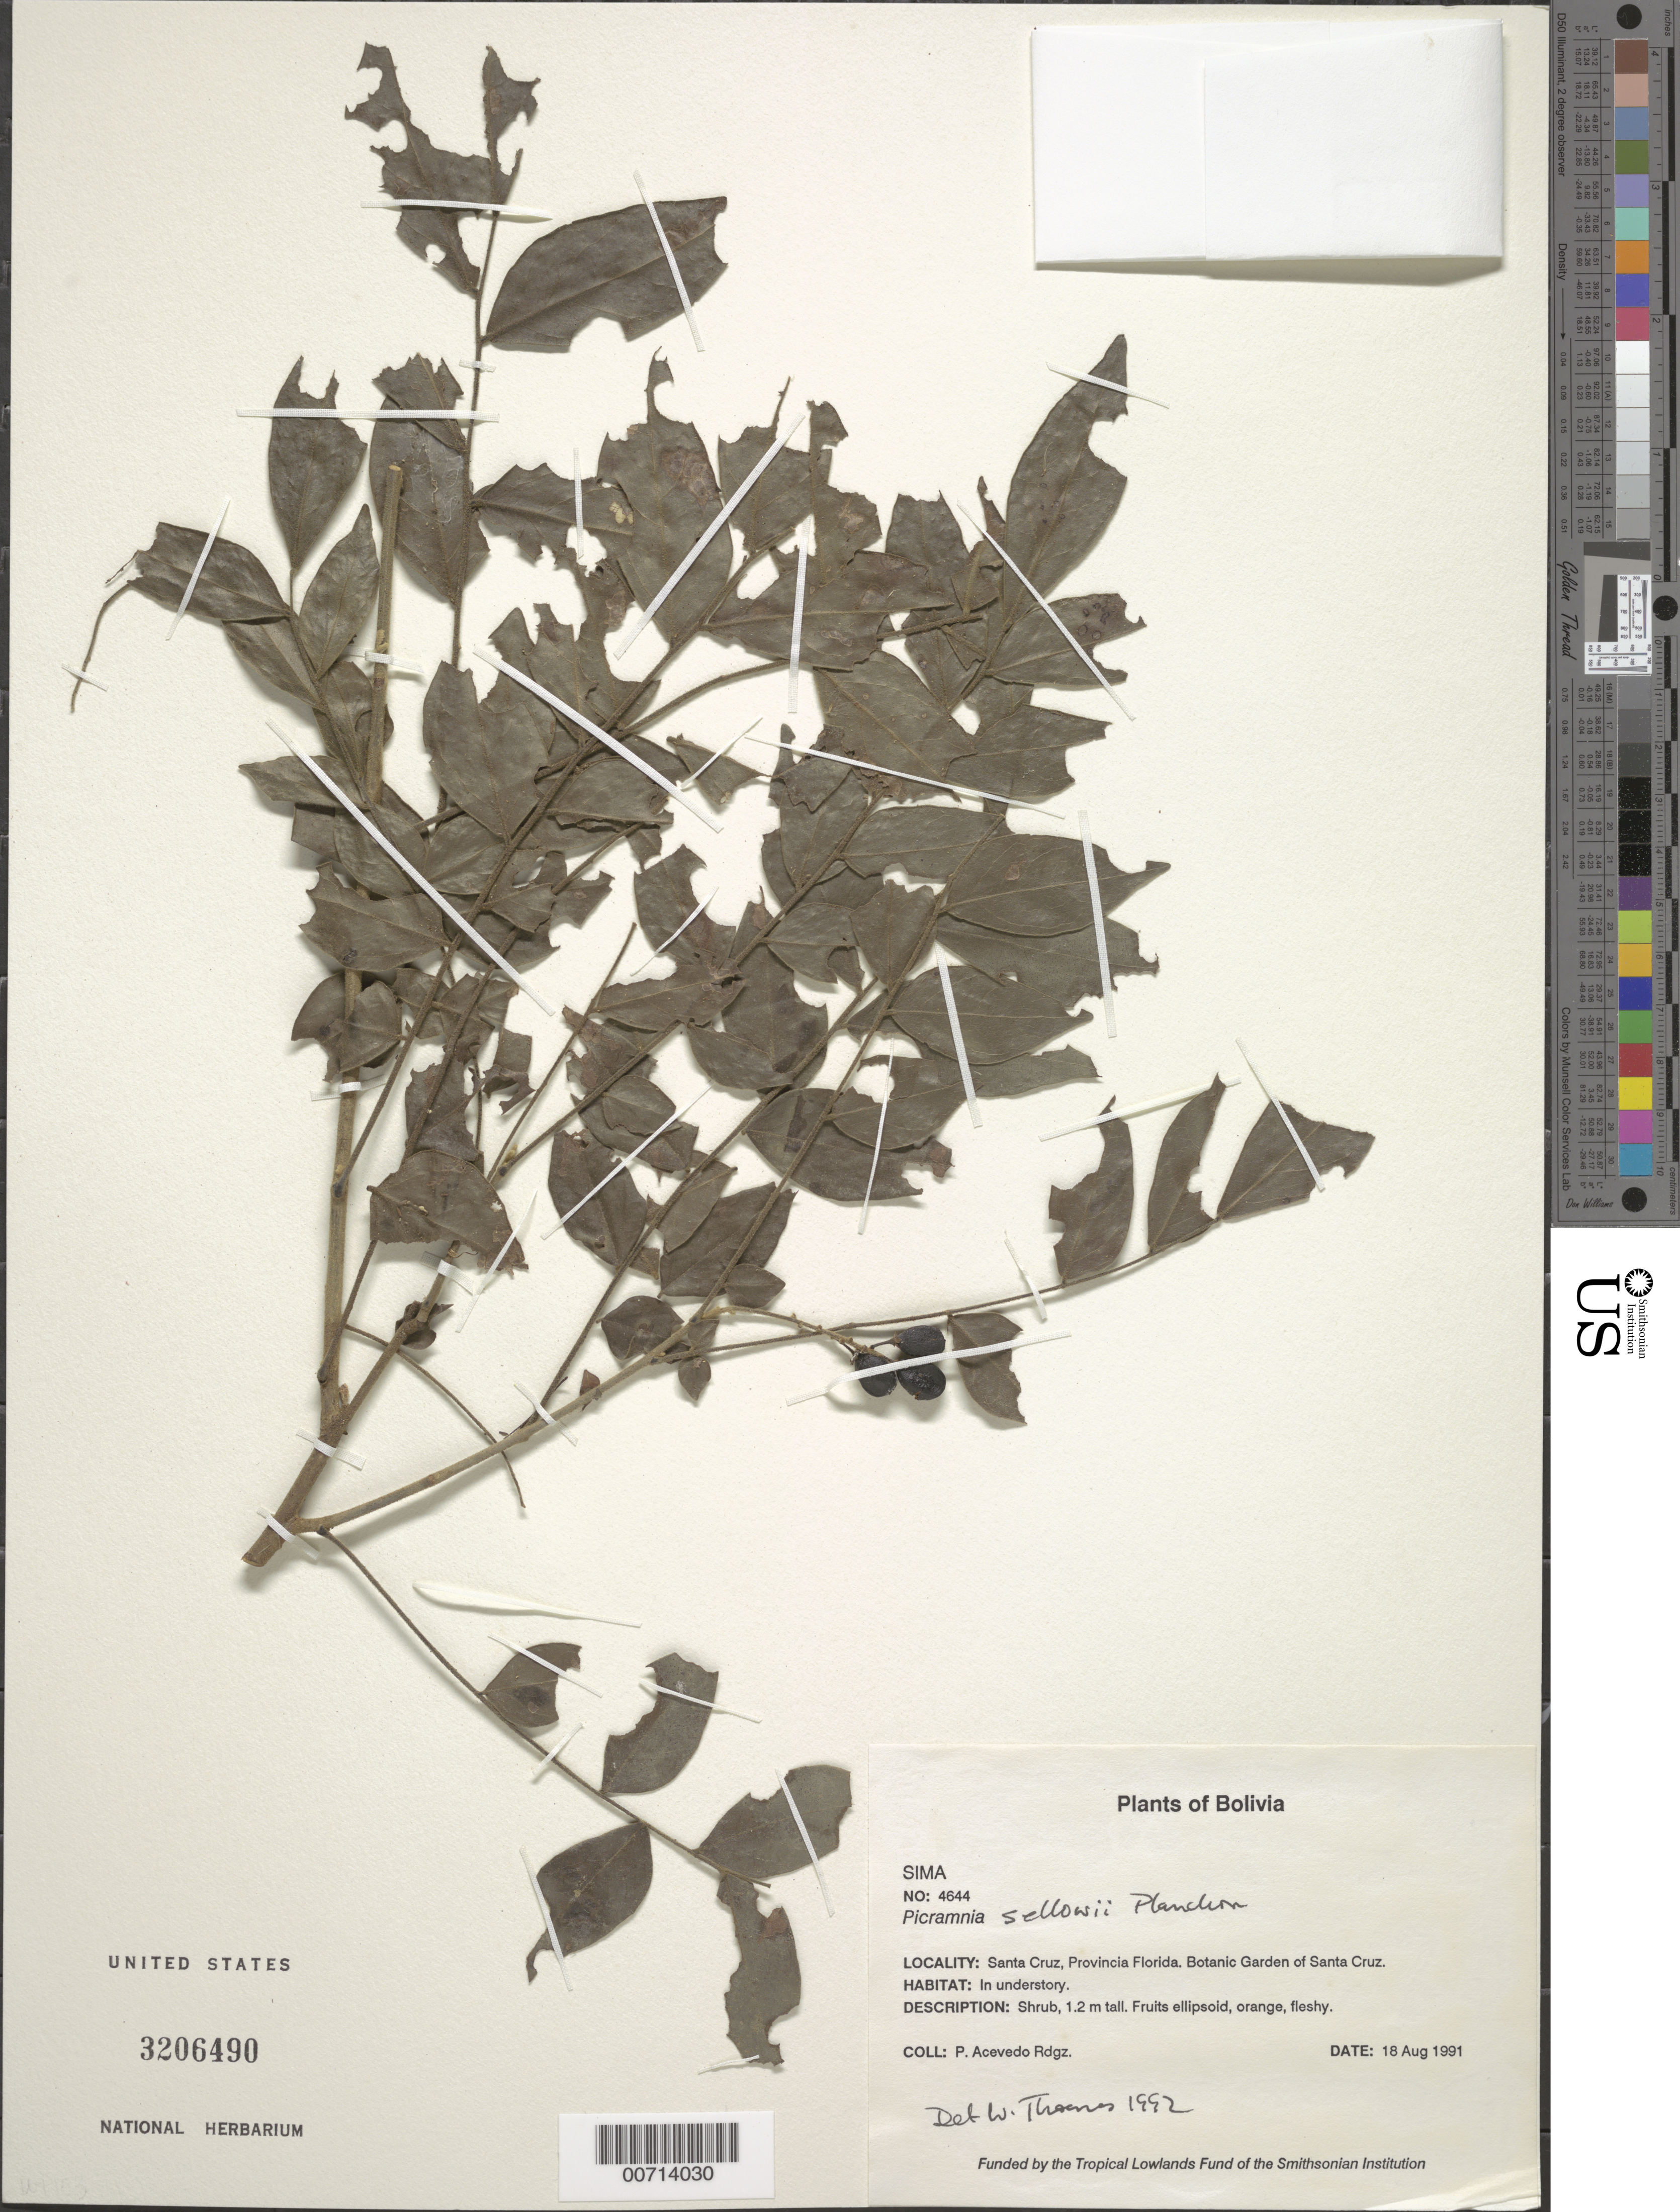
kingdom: Plantae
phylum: Tracheophyta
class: Magnoliopsida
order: Picramniales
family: Picramniaceae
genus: Picramnia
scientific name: Picramnia sellowii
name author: Planch.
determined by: Thomas, W. W., (NY), New York Botanical Garden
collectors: P. Acevedo-Rodr.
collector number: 4644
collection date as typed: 18 Aug 1991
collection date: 1991-08-18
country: Bolivia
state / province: Santa Cruz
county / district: Florida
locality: Depart. Santa Cruz, Provincia Florida. Botanic Garden of Depart. Santa Cruz.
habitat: In understory.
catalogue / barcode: US 3206490